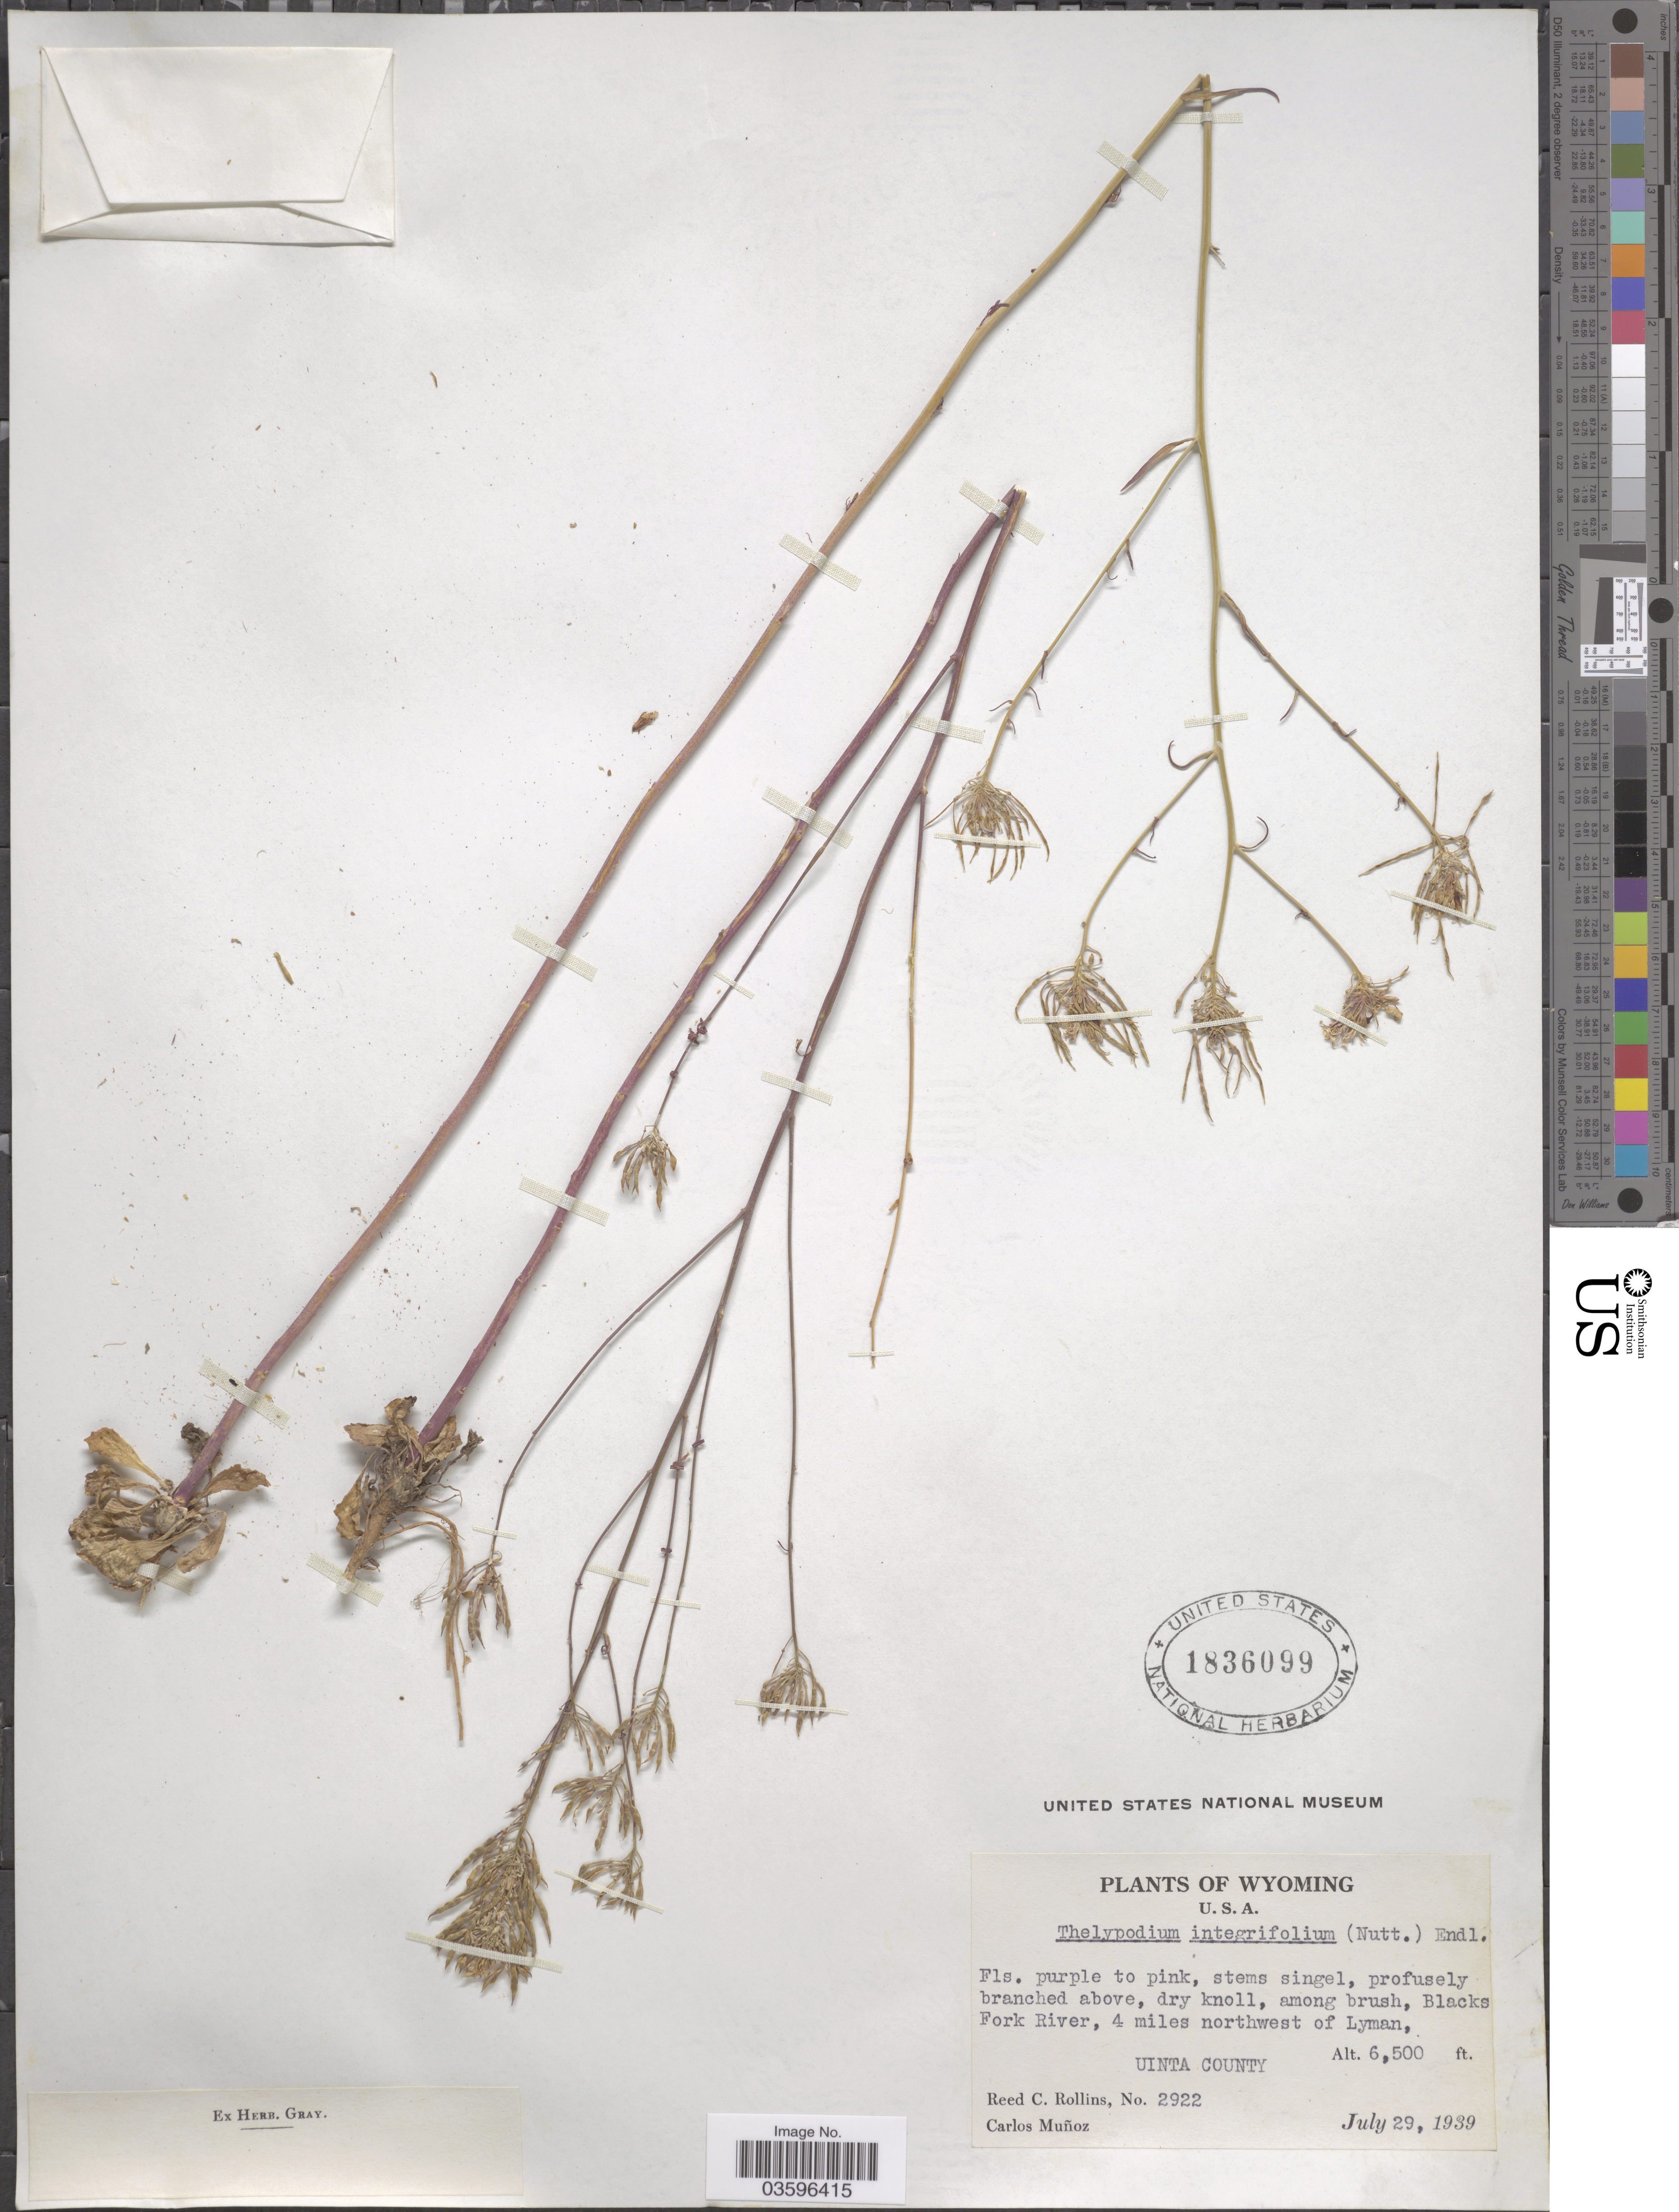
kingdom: Plantae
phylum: Tracheophyta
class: Magnoliopsida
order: Brassicales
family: Brassicaceae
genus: Thelypodium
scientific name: Thelypodium integrifolium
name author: (Nutt.) Endl.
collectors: R. C. Rollins & C. Muñoz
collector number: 2922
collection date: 1939-07-29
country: United States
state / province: Wyoming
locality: Blacks Fork River, 4 miles northwest of Lyman, Uinta County.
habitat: dry knoll, among brush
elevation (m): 1981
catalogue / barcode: US 1836099